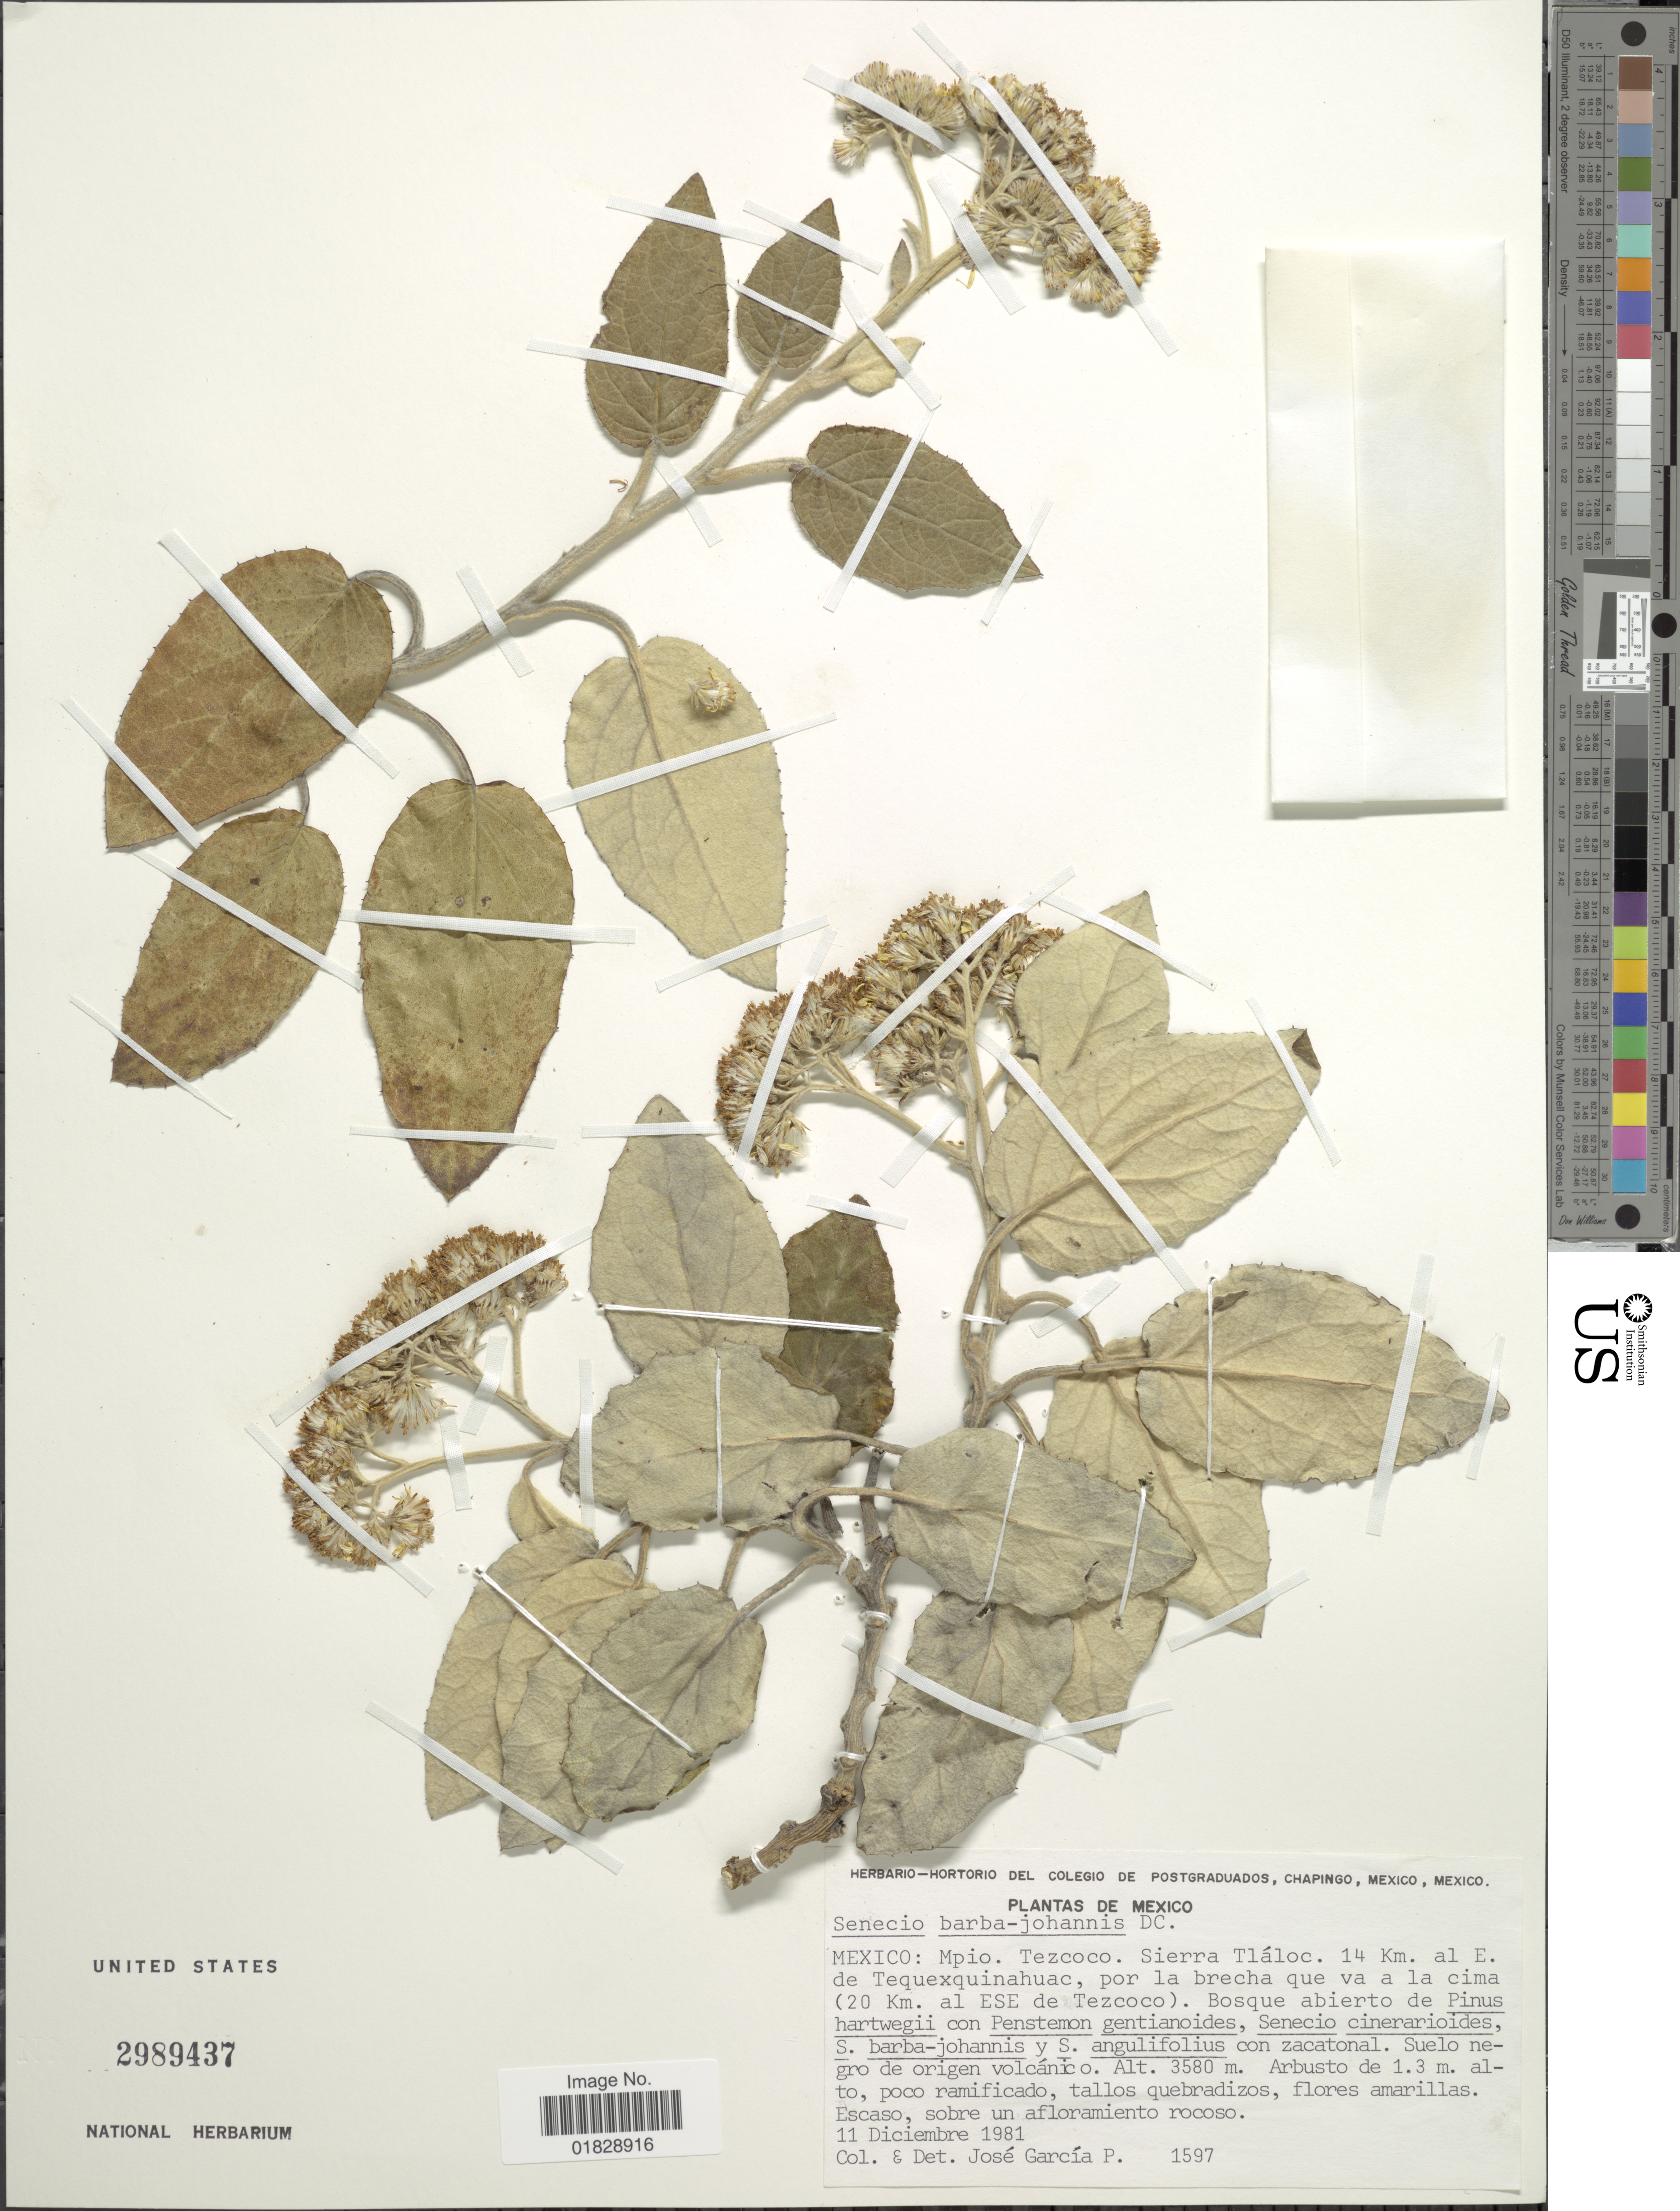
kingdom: Plantae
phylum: Tracheophyta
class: Magnoliopsida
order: Asterales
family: Asteraceae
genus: Roldana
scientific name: Roldana barba-johannis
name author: (DC.) H. Rob. & Brettell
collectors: J. García-P.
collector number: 1597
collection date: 1981-12-11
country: Mexico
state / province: México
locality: Mexico: Mpio. Tezcoco. Sierra Tláloc. 14 Km. al E. de Tequexquinahuac, por la brecha que va a la cima (20 Km. al ESE de Tezcoco)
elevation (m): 3580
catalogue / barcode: US 2989437